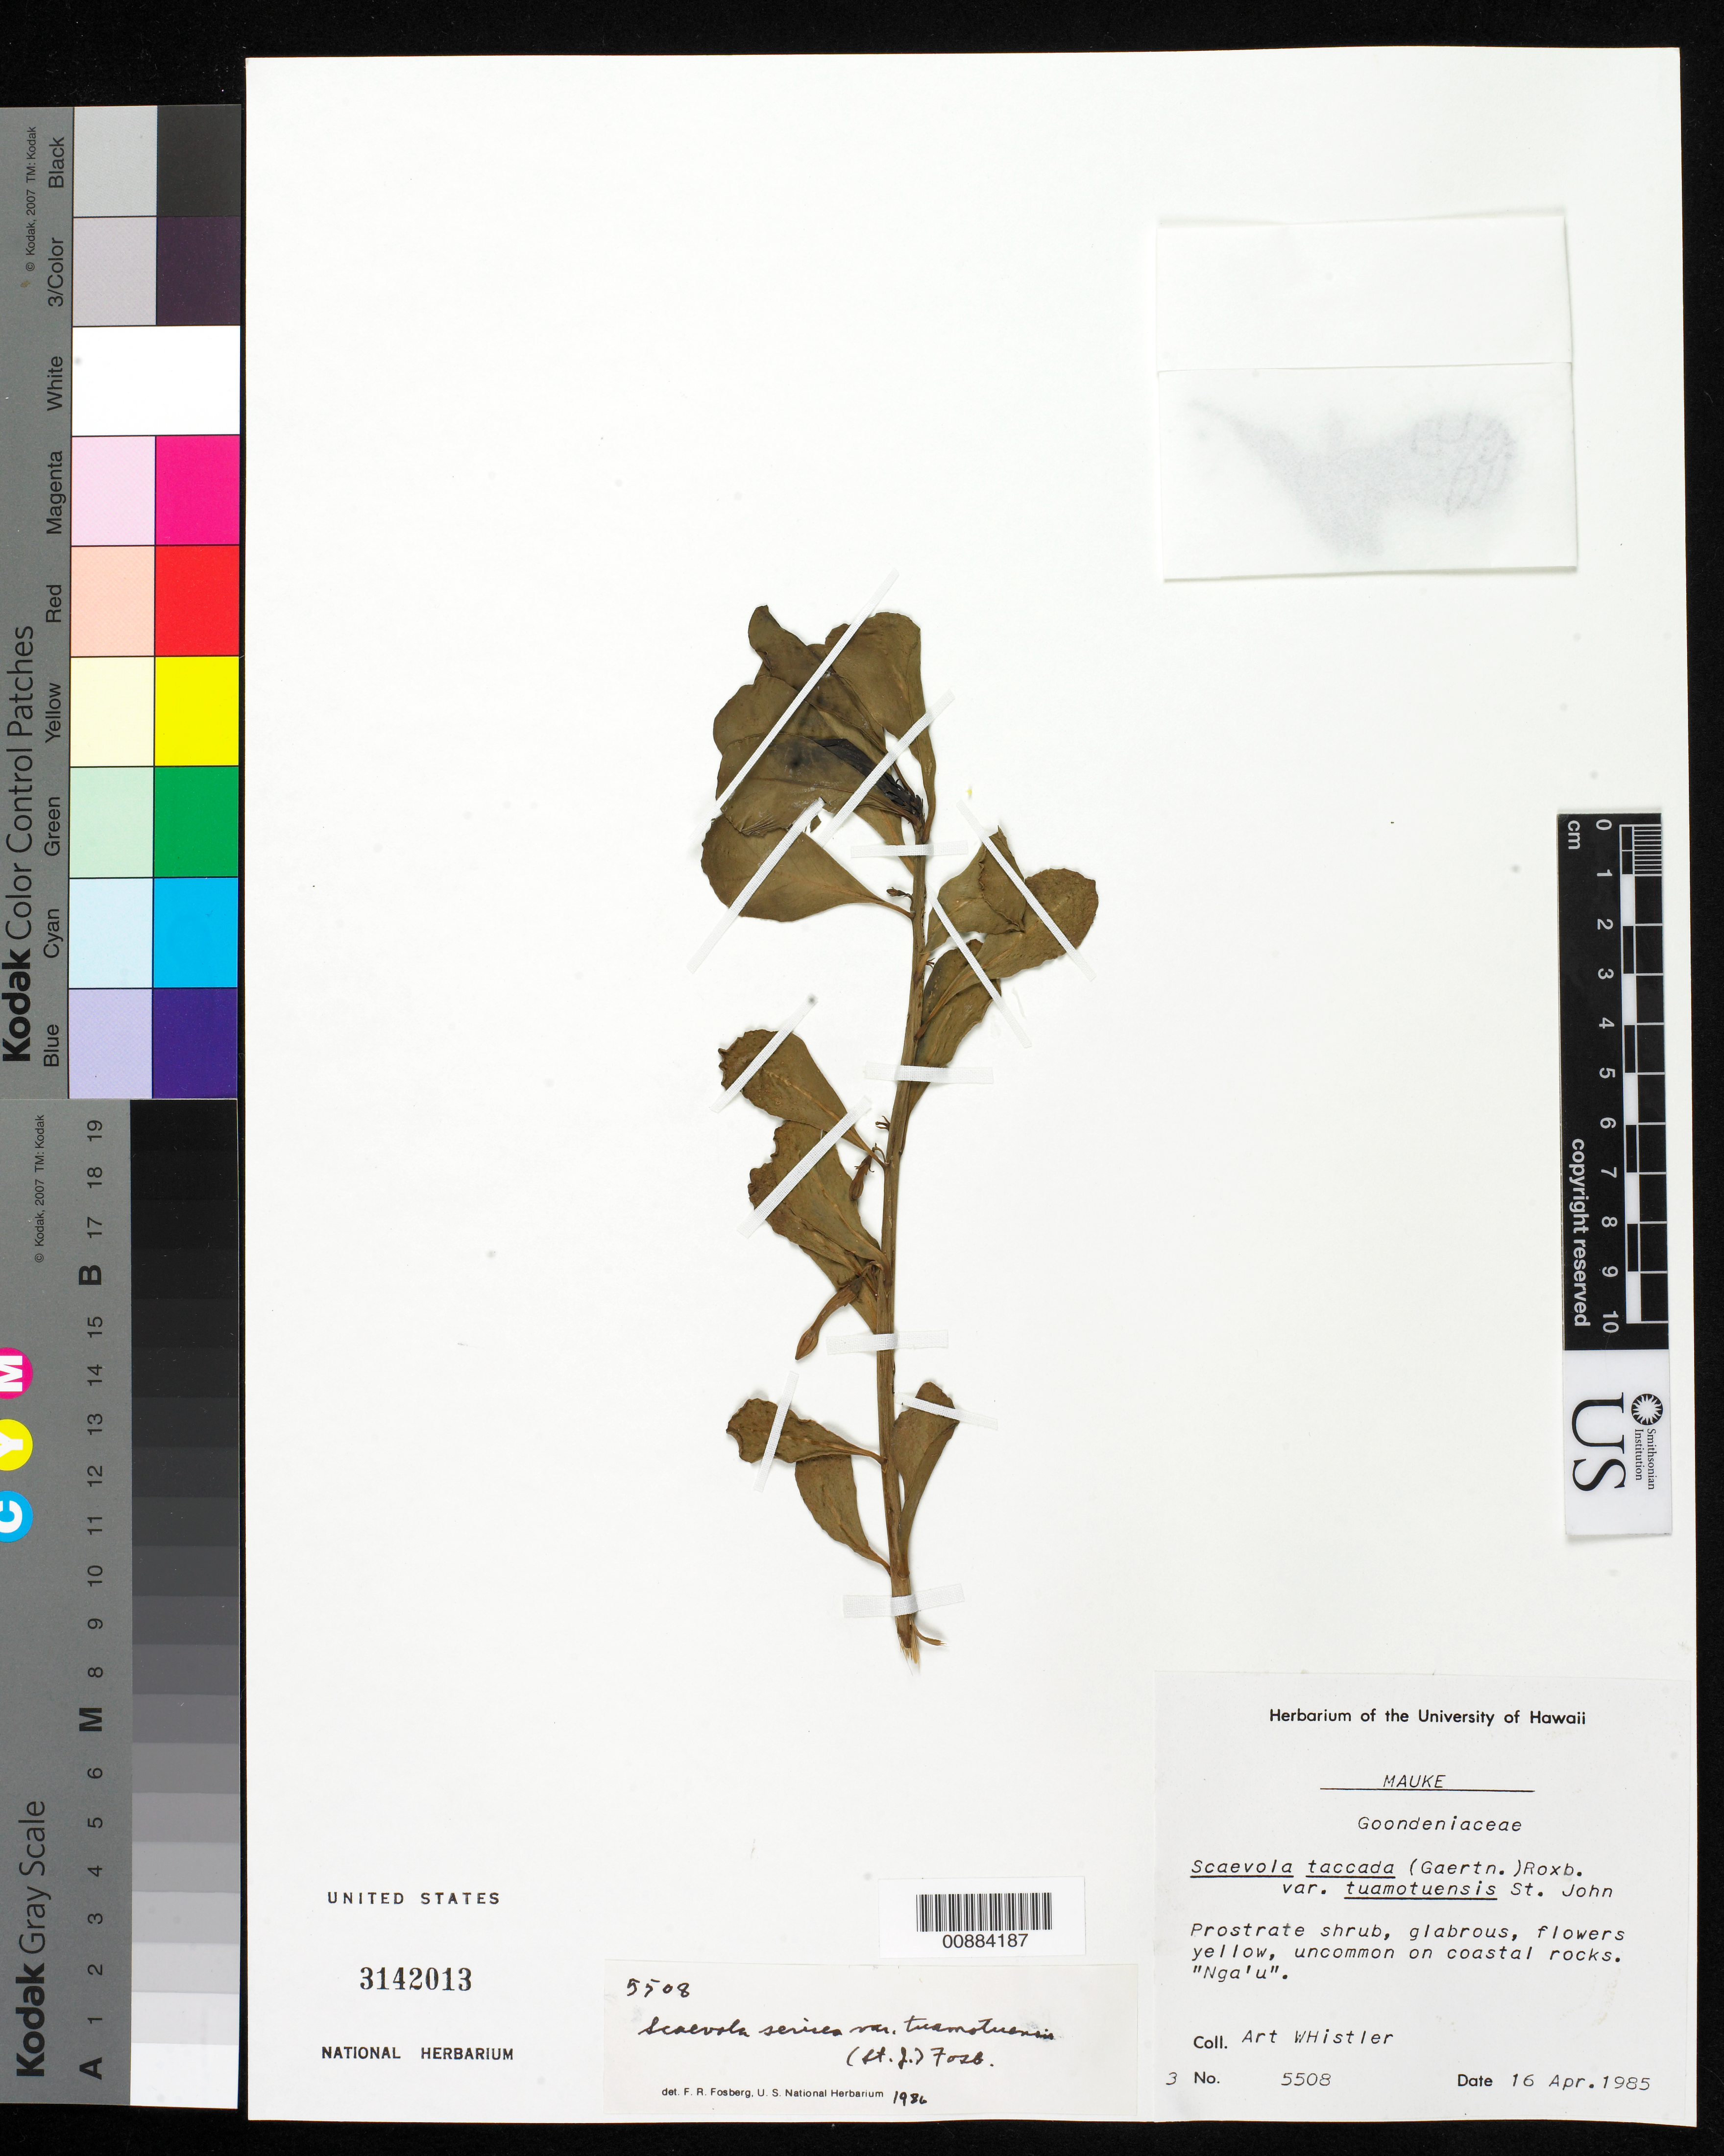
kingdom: Plantae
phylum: Tracheophyta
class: Magnoliopsida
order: Asterales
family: Goodeniaceae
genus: Scaevola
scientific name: Scaevola taccada var. tuamotensis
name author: H. St. John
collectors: A. Whistler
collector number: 5508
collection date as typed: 16 Apr 1985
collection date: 1985-04-16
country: Cook Islands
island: Mauke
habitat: uncommon on coastal rocks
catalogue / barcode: US 3142013